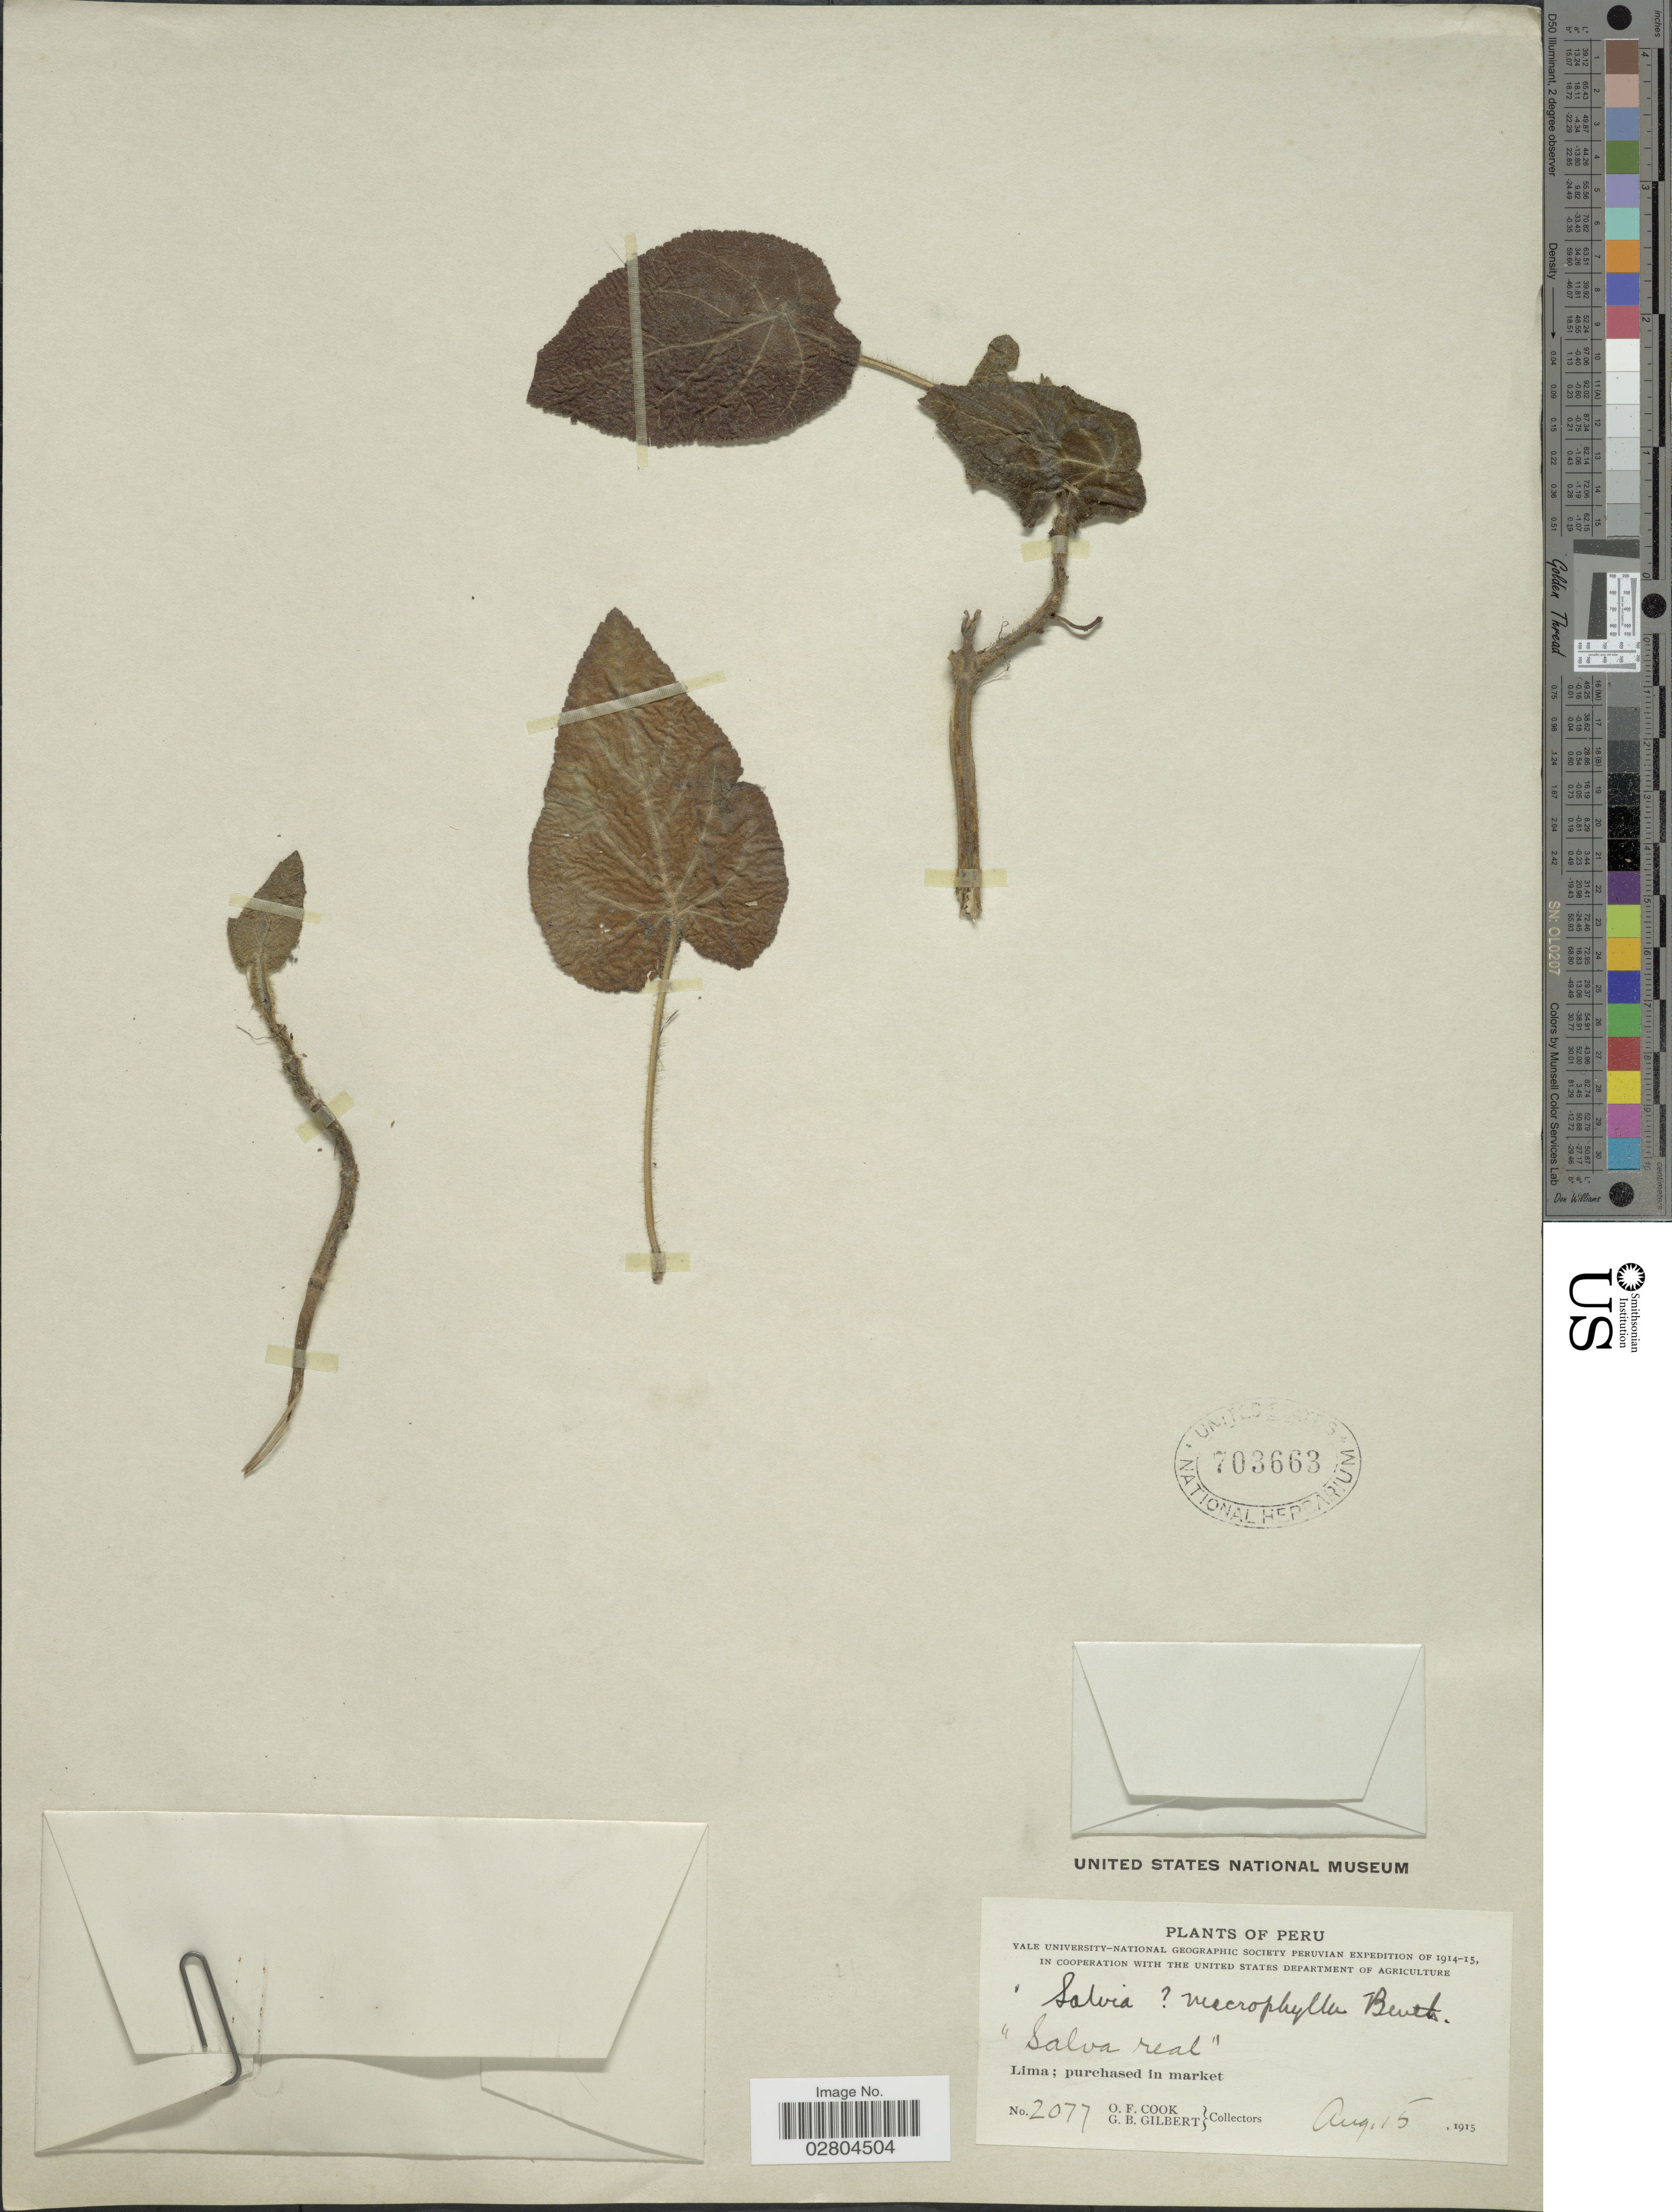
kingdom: Plantae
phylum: Tracheophyta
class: Magnoliopsida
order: Lamiales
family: Lamiaceae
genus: Salvia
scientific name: Salvia macrophylla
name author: Benth.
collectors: O. F. Cook & G. B. Gilbert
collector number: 2077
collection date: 1915-08-15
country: Peru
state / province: Lima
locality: Lima.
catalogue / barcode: US 703663